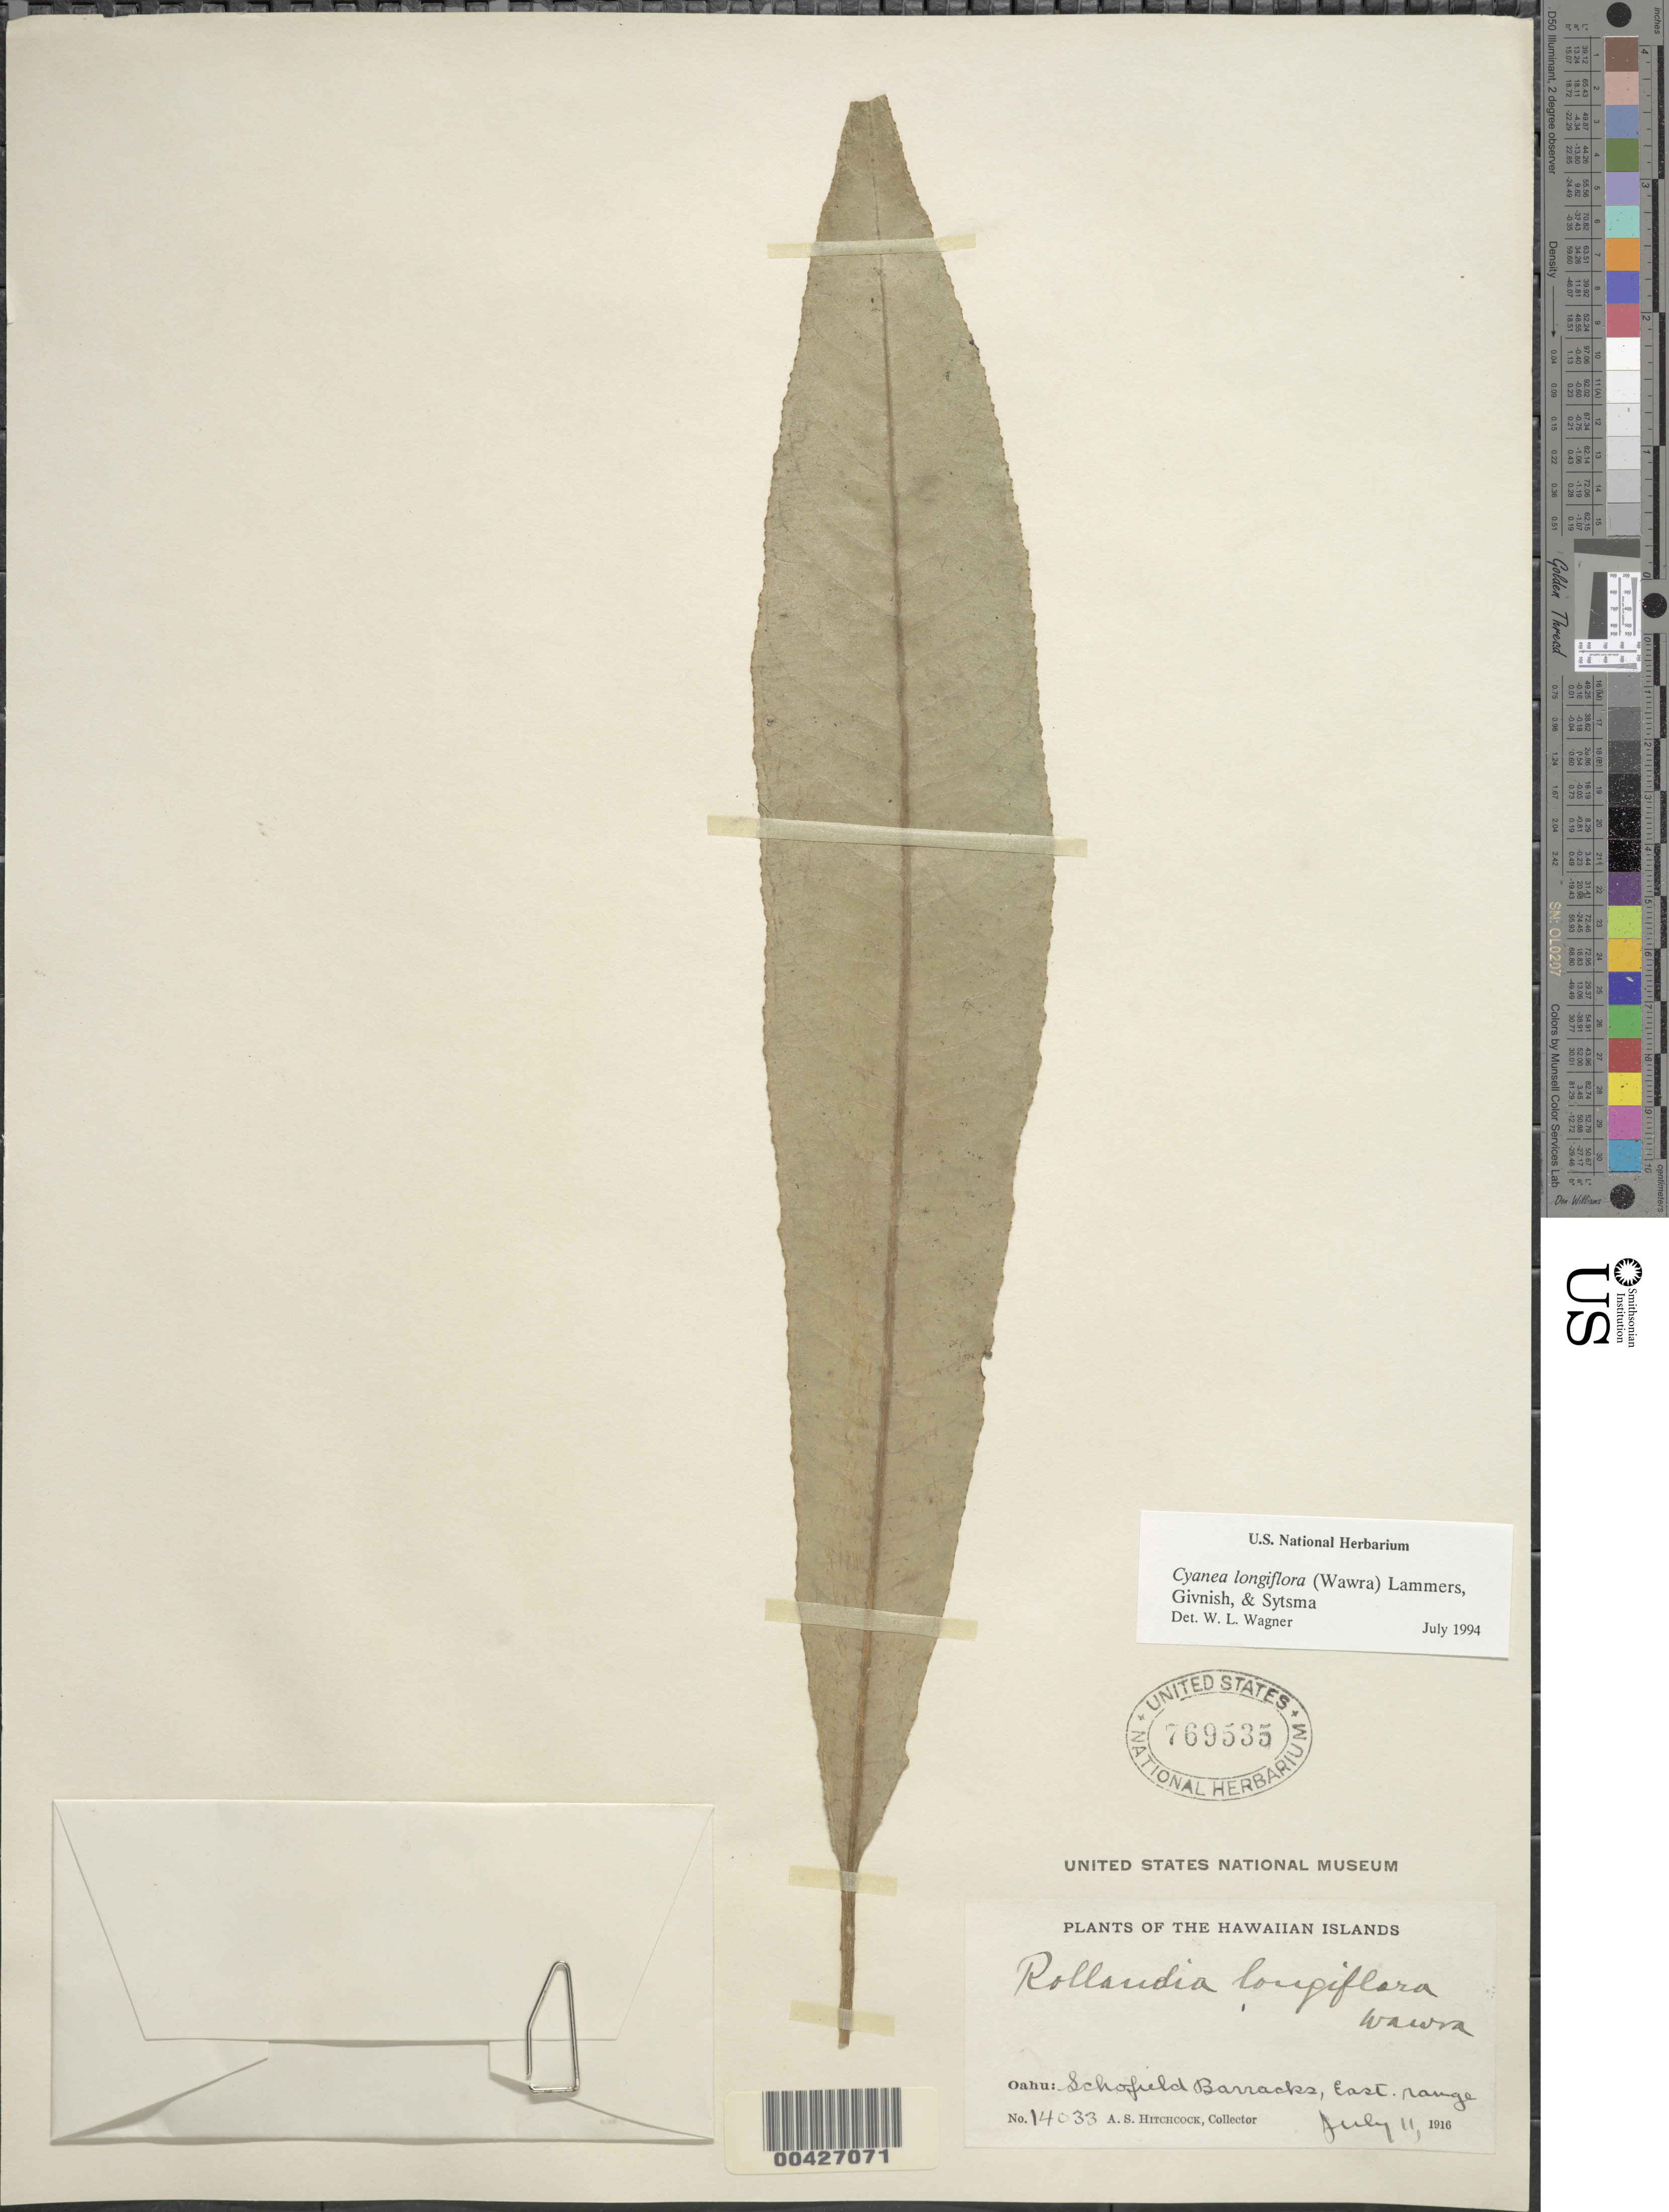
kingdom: Plantae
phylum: Tracheophyta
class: Magnoliopsida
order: Asterales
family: Campanulaceae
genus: Cyanea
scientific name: Cyanea longiflora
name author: (Wawra) Lammers et al.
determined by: Wagner, W. L., (BOT), Smithsonian Institution - National Museum of Natural History (UNITED STATES)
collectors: A. S. Hitchcock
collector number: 14033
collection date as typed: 11 Jul 1916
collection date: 1916-07-11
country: United States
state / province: Hawaii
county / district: Honolulu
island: Oahu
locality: Schofield Barracks, E range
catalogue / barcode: US 769535